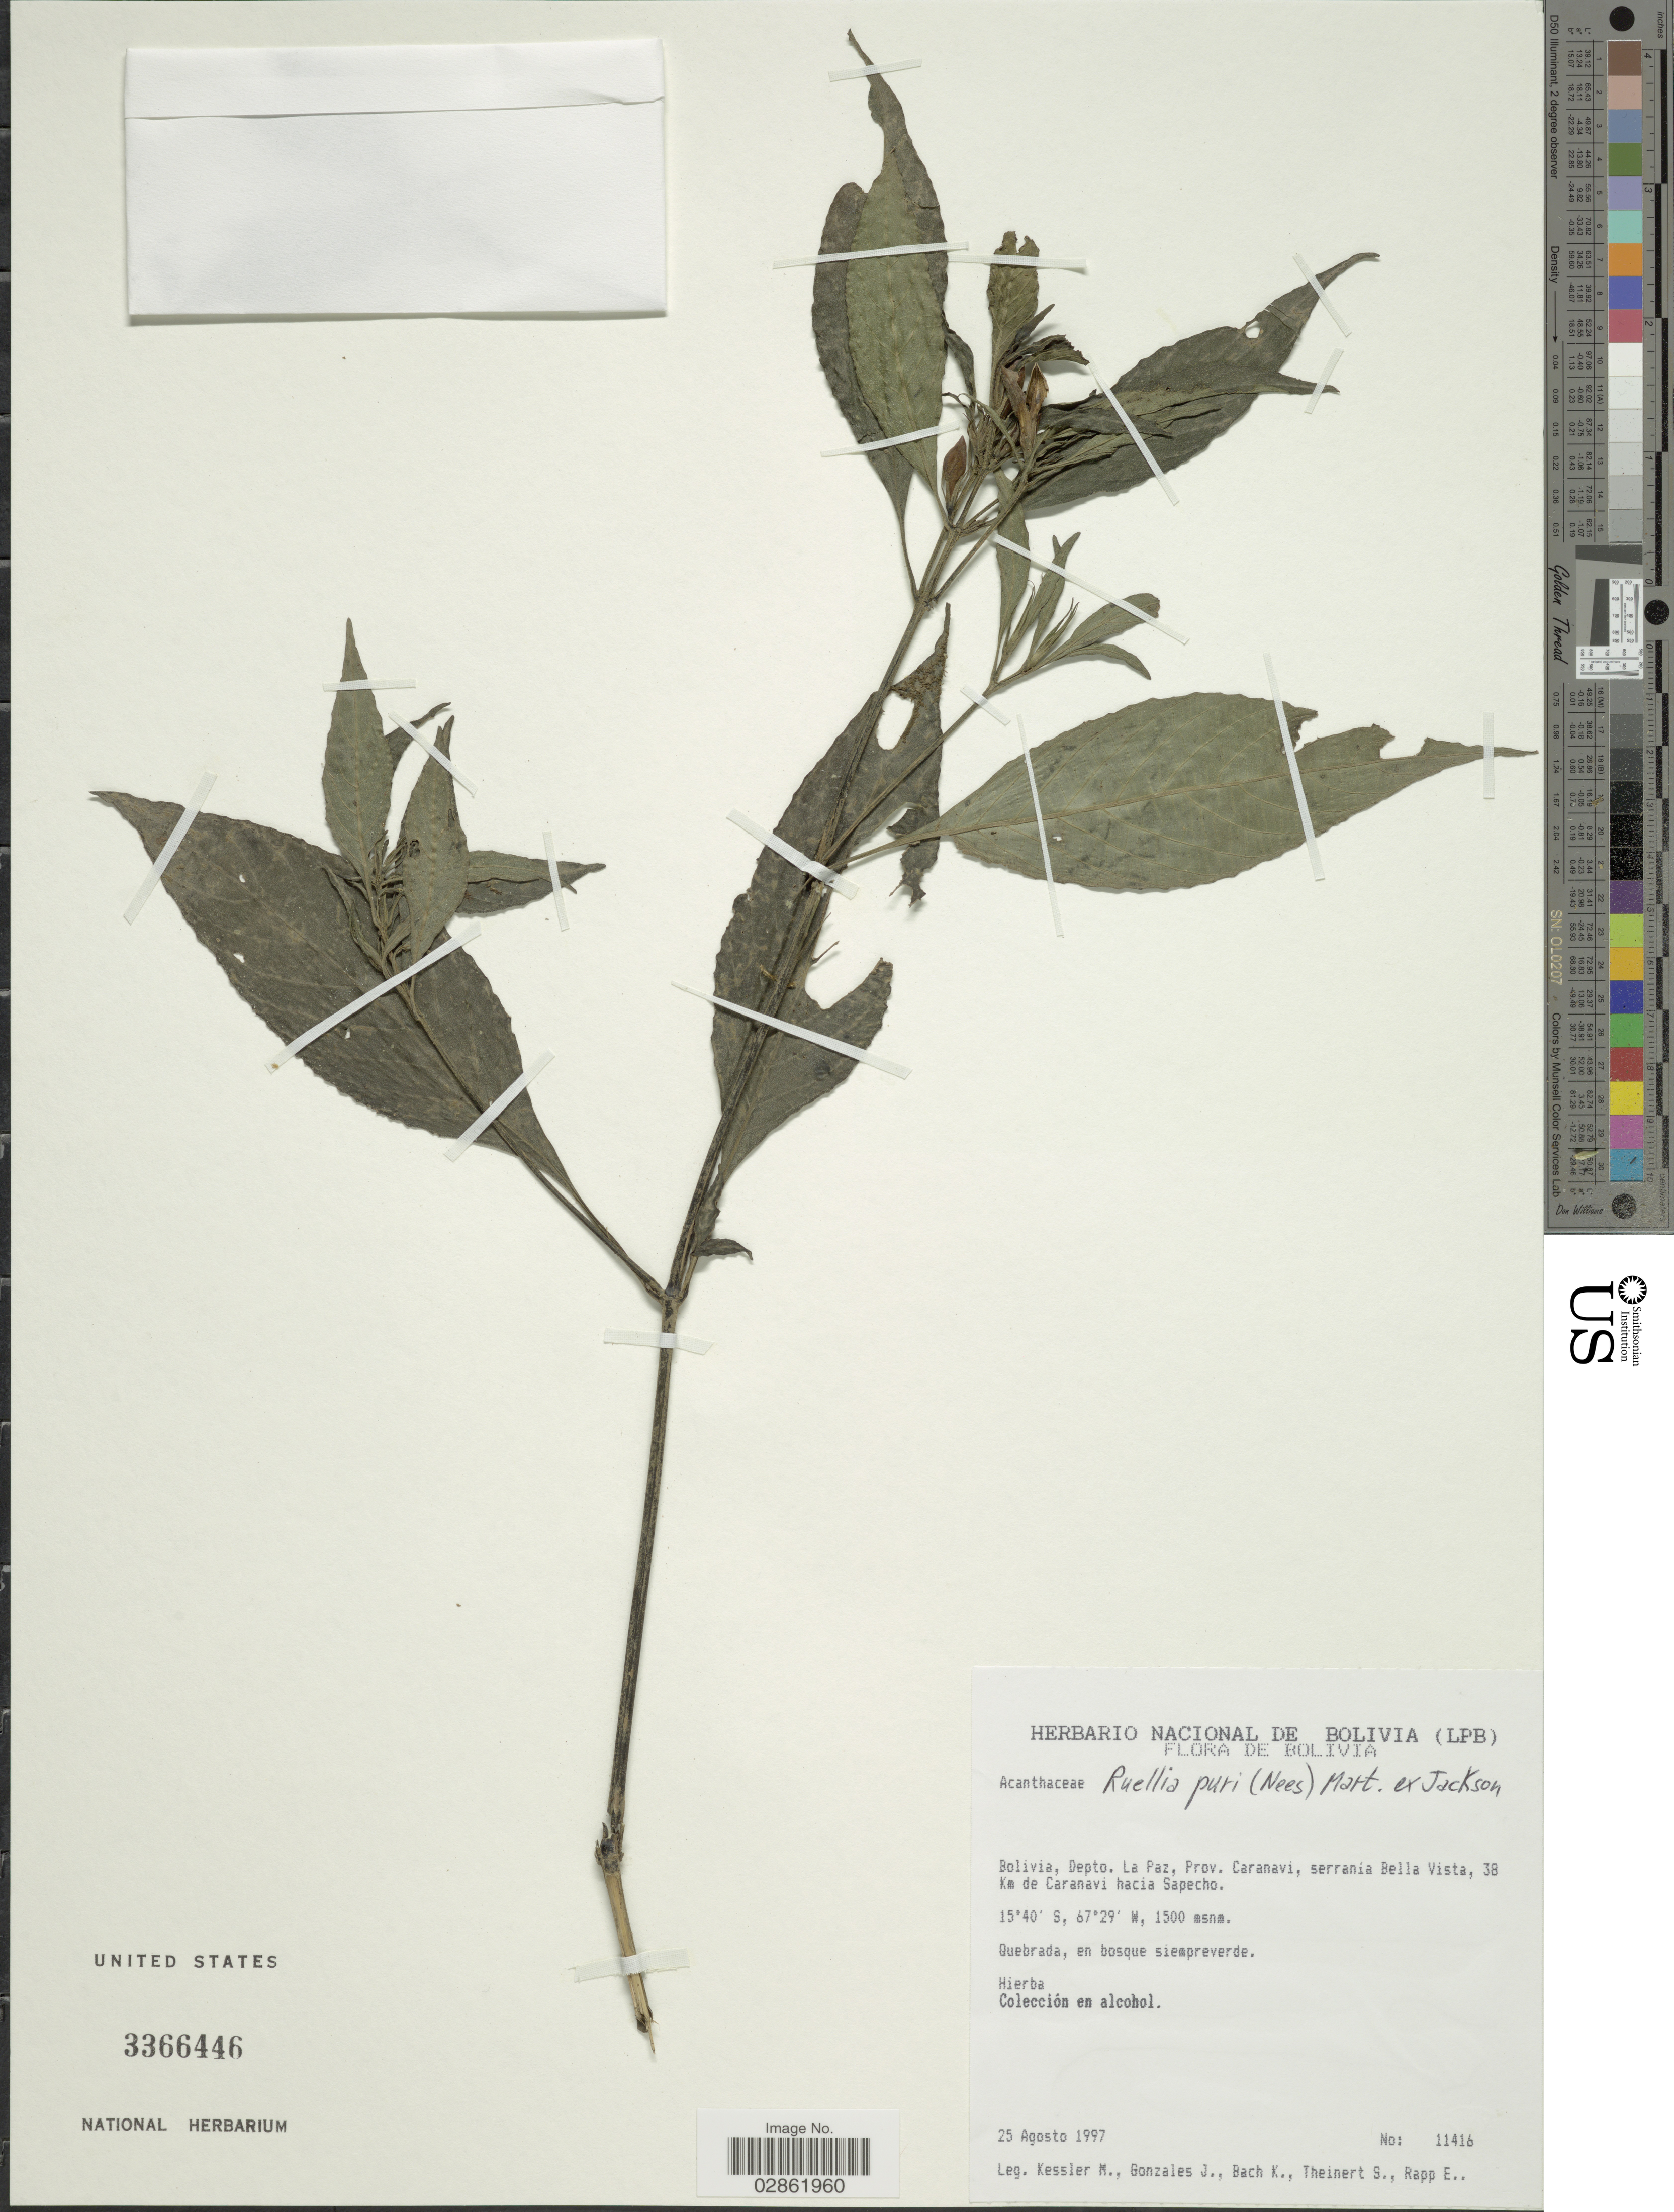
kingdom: Plantae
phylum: Tracheophyta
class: Magnoliopsida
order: Lamiales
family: Acanthaceae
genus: Ruellia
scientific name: Ruellia puri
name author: Mart. ex Nees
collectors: M. Kessler, J. Gonzales, K. Bach, S. Theinert & E. Rapp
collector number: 11416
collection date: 1997-08-25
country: Bolivia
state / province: La Paz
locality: Depto. La Paz, Prov. Caranavi, serrania Bella Vista, 38 Km de Caranavi hacia Sapecho.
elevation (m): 1500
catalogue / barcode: US 3366446